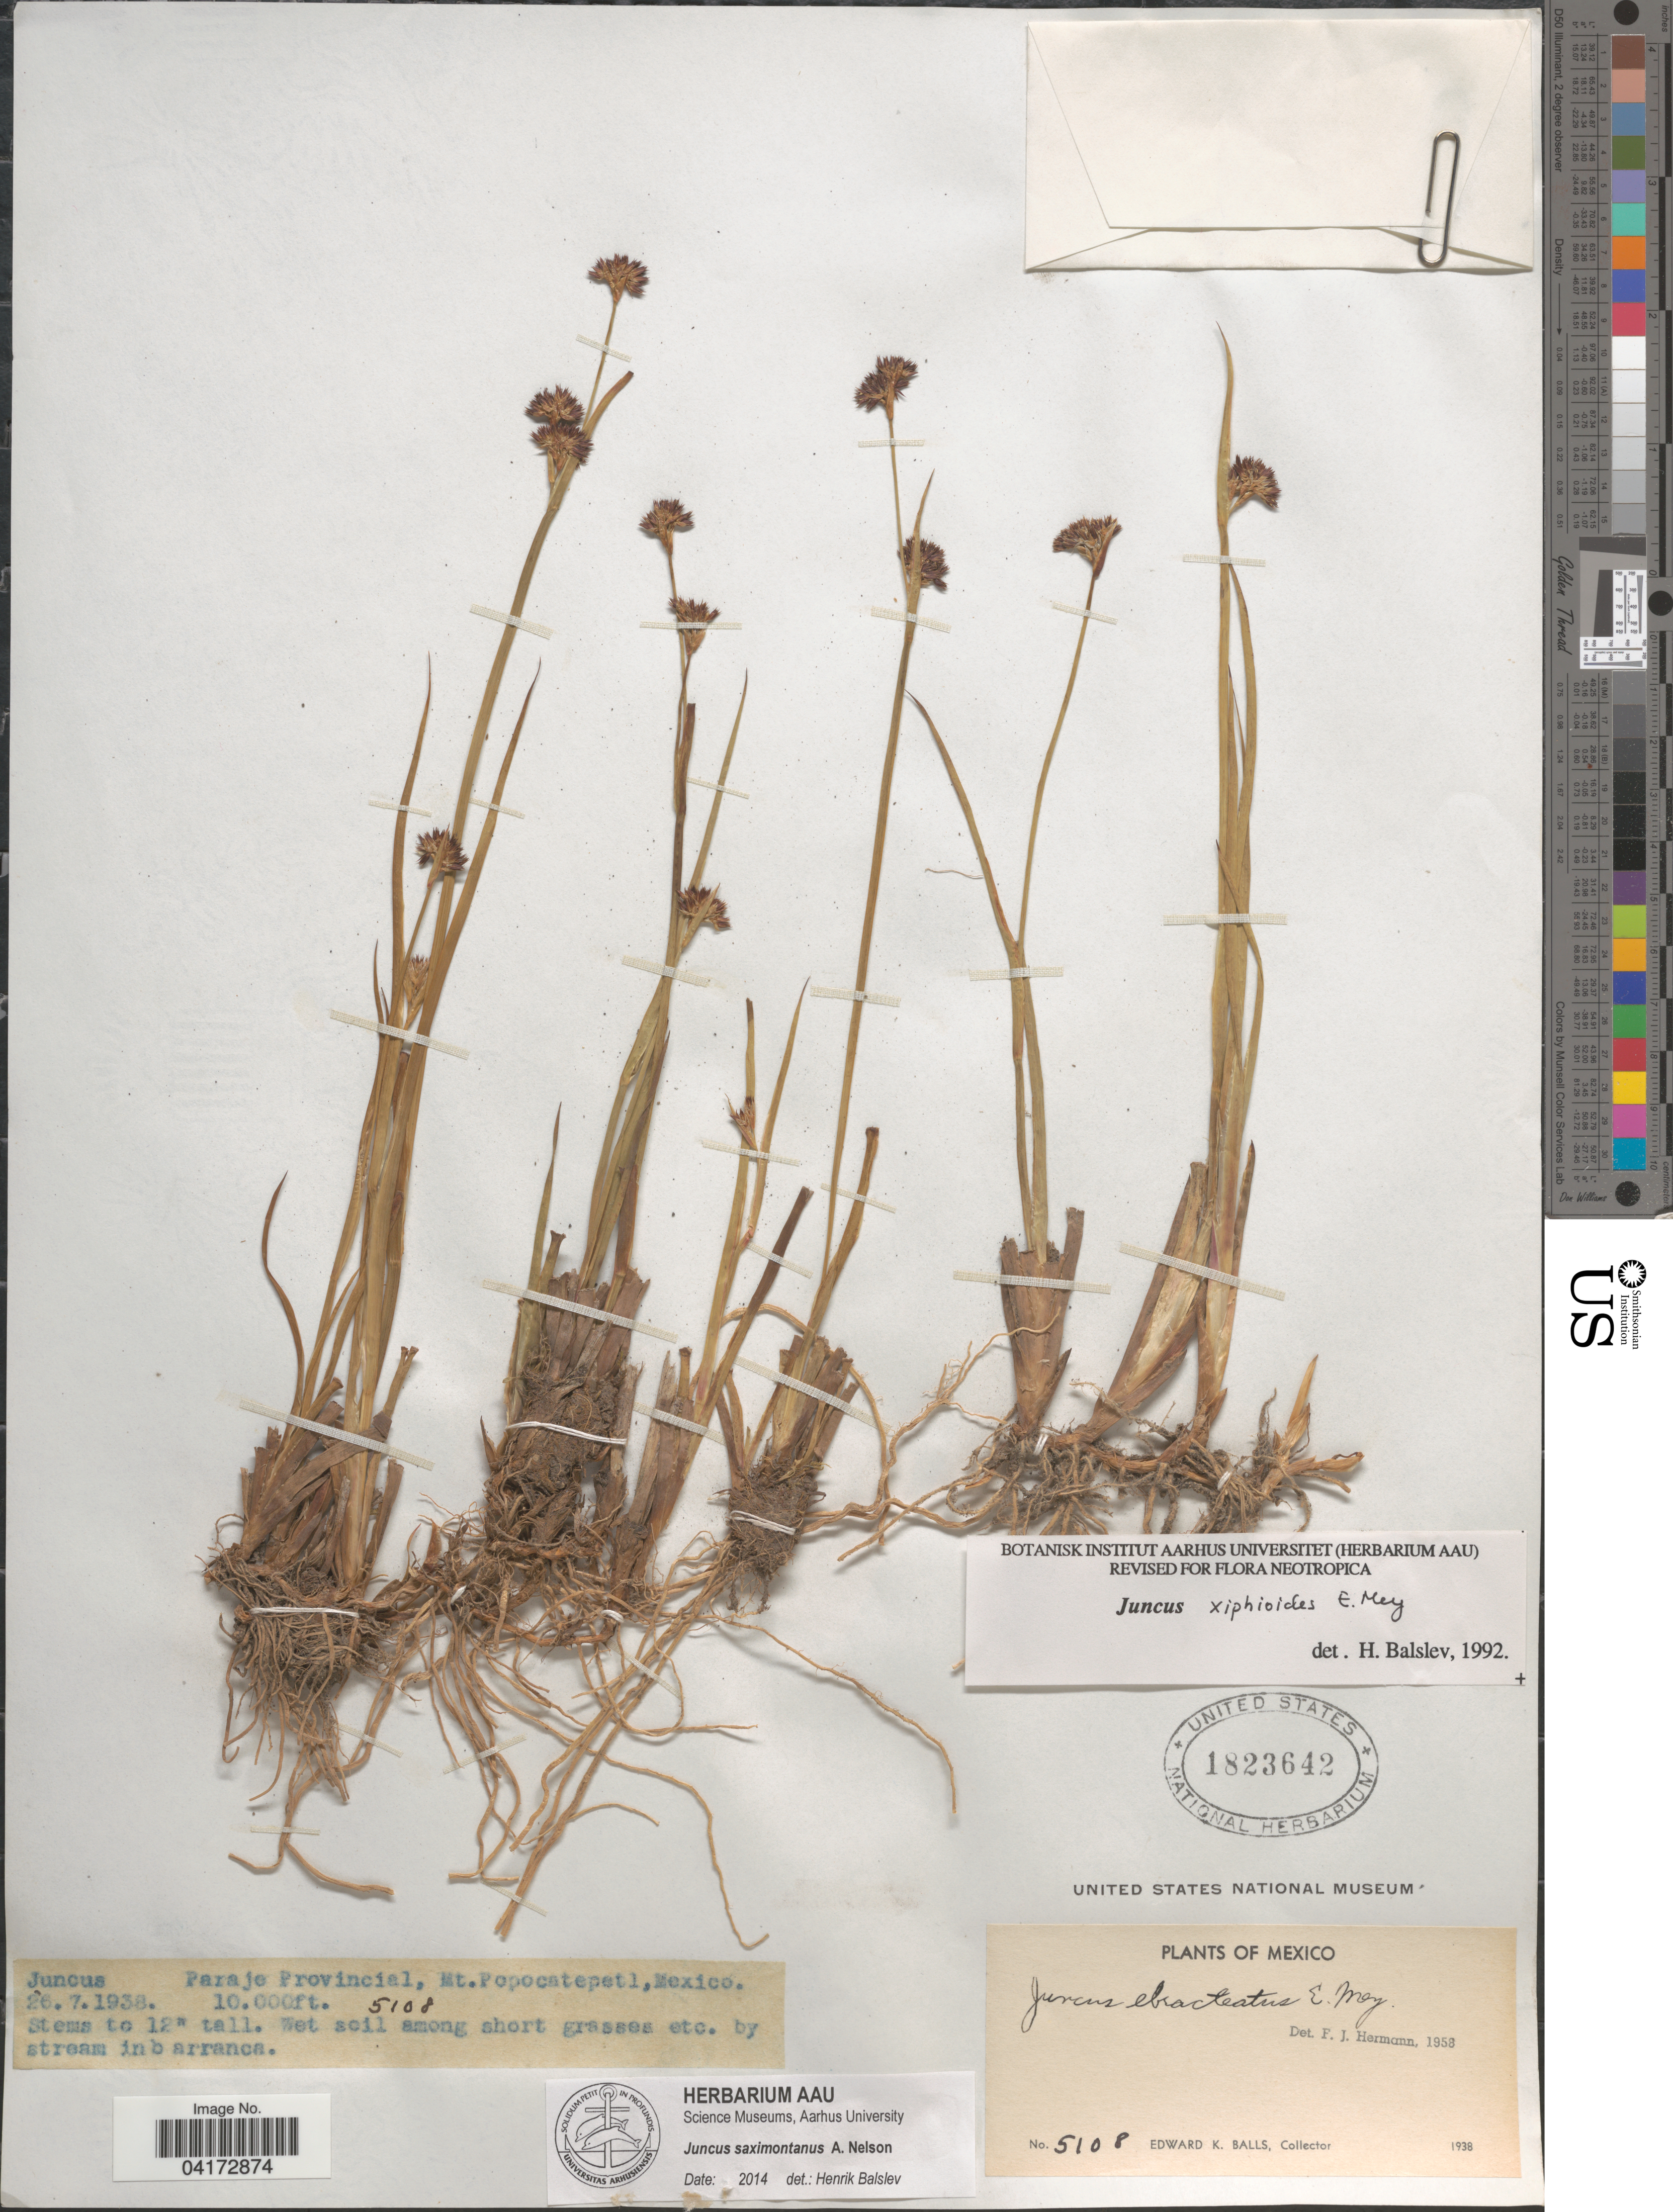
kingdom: Plantae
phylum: Tracheophyta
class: Liliopsida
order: Poales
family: Juncaceae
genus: Juncus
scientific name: Juncus saximontanus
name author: A. Nelson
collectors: E. K. Balls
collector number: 5108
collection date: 1938-07-26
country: Mexico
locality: Paraje Provincial, Mt.Popocatepetl.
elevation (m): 3048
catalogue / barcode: US 1823642